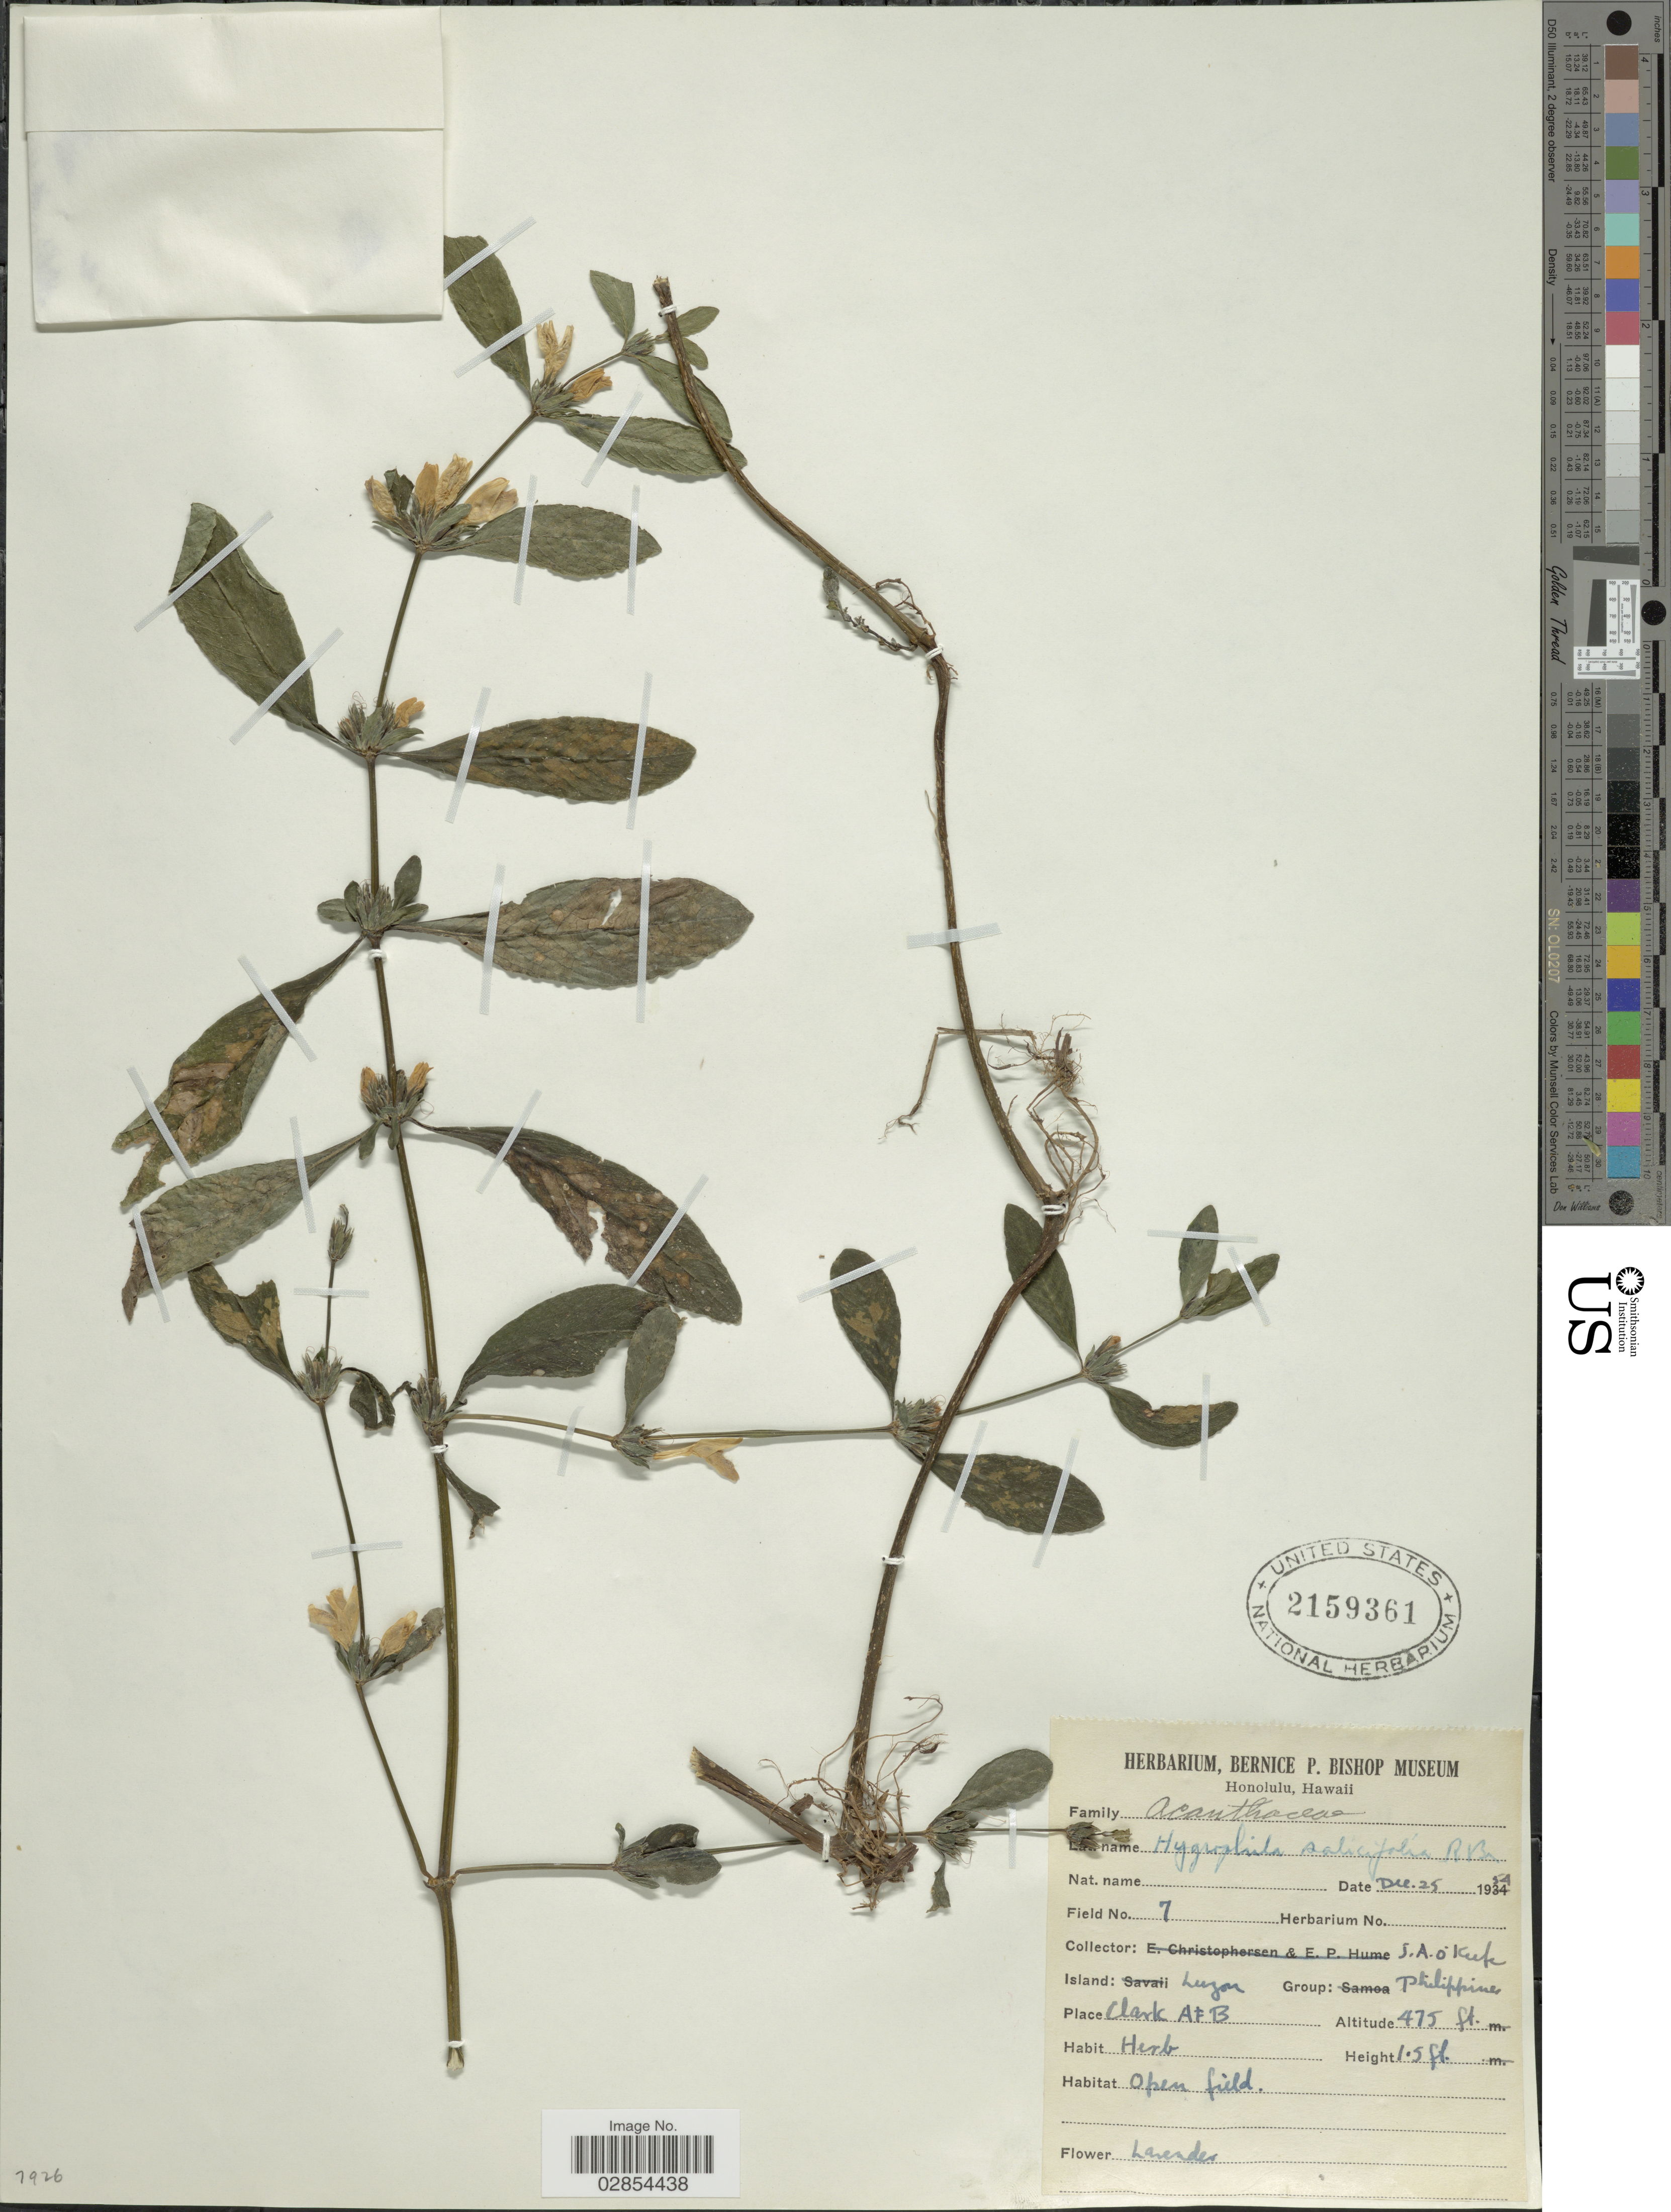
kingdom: Plantae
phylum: Tracheophyta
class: Magnoliopsida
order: Lamiales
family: Acanthaceae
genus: Hygrophila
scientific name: Hygrophila salicifolia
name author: (Vahl) Nees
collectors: Kuk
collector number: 7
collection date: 1954-12-25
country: Philippines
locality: Island: Luzon. Group: Philippine. Clark AFB.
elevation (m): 145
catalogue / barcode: US 2159361